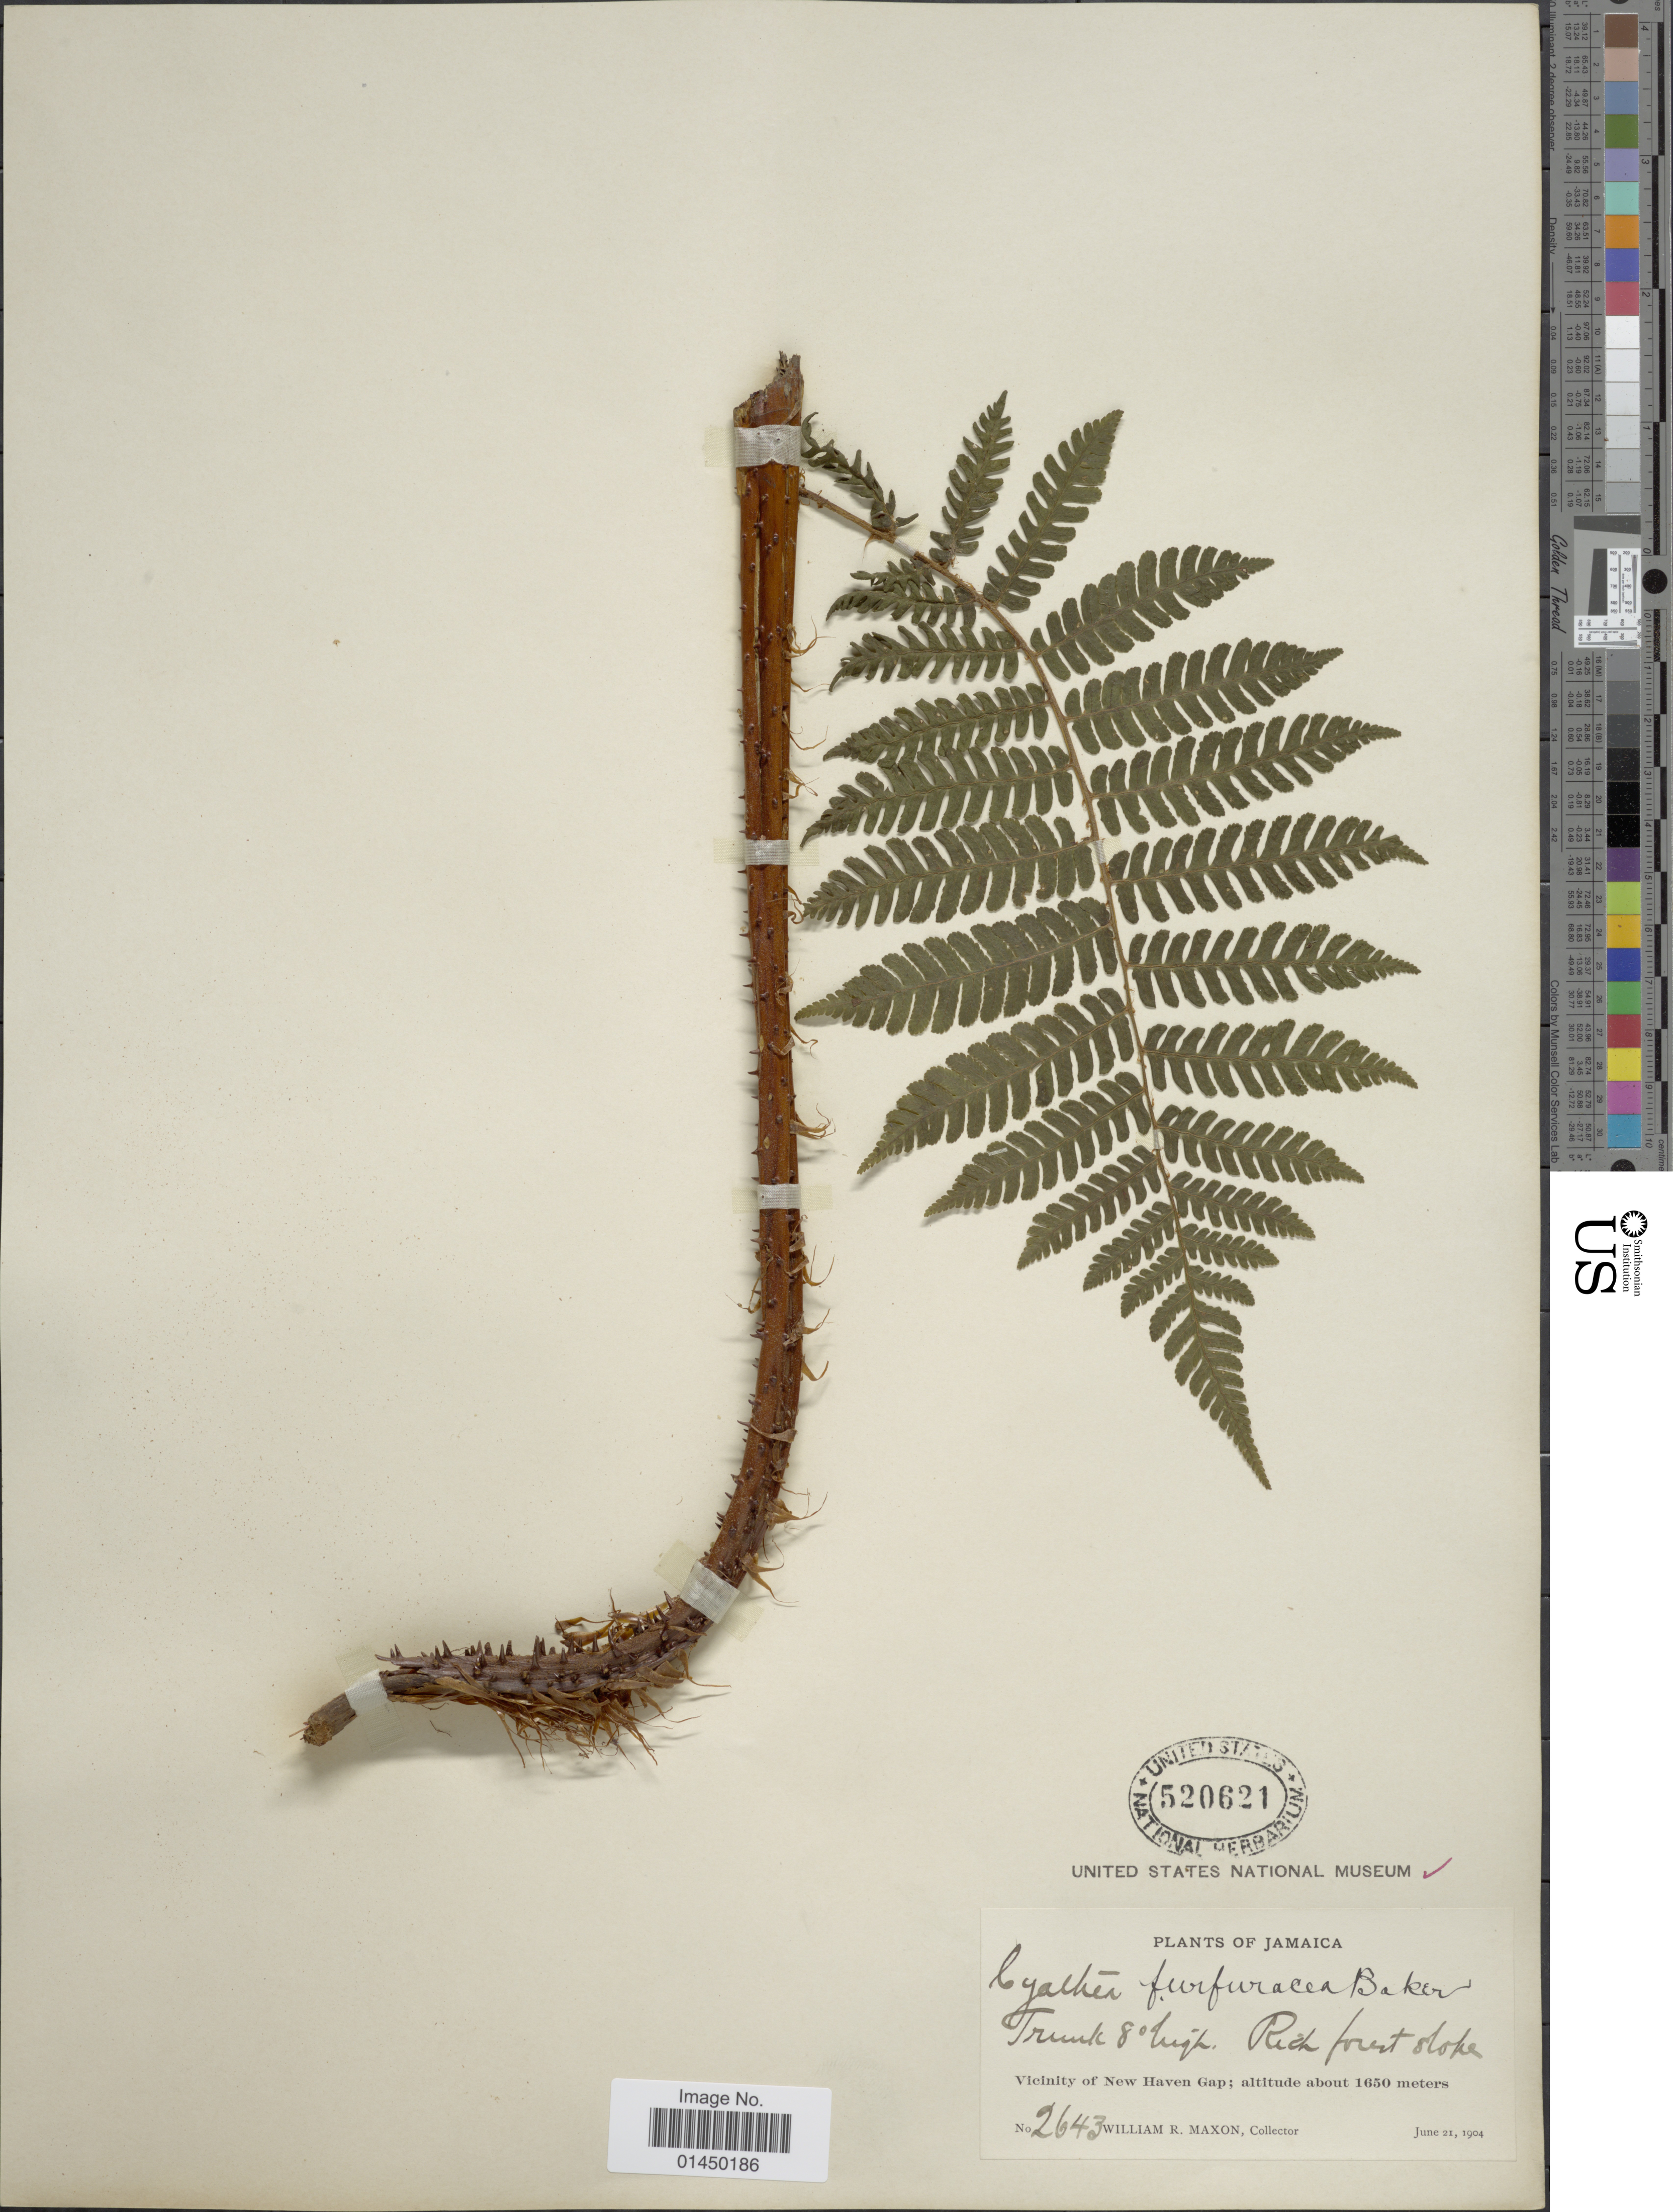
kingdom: Plantae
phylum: Tracheophyta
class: Polypodiopsida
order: Cyatheales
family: Cyatheaceae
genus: Cyathea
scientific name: Cyathea furfuracea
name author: Christ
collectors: W. R. Maxon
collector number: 2643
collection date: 1904-06-21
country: Jamaica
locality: Vicinity of New Haven Gap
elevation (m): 1650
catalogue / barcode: US 520621